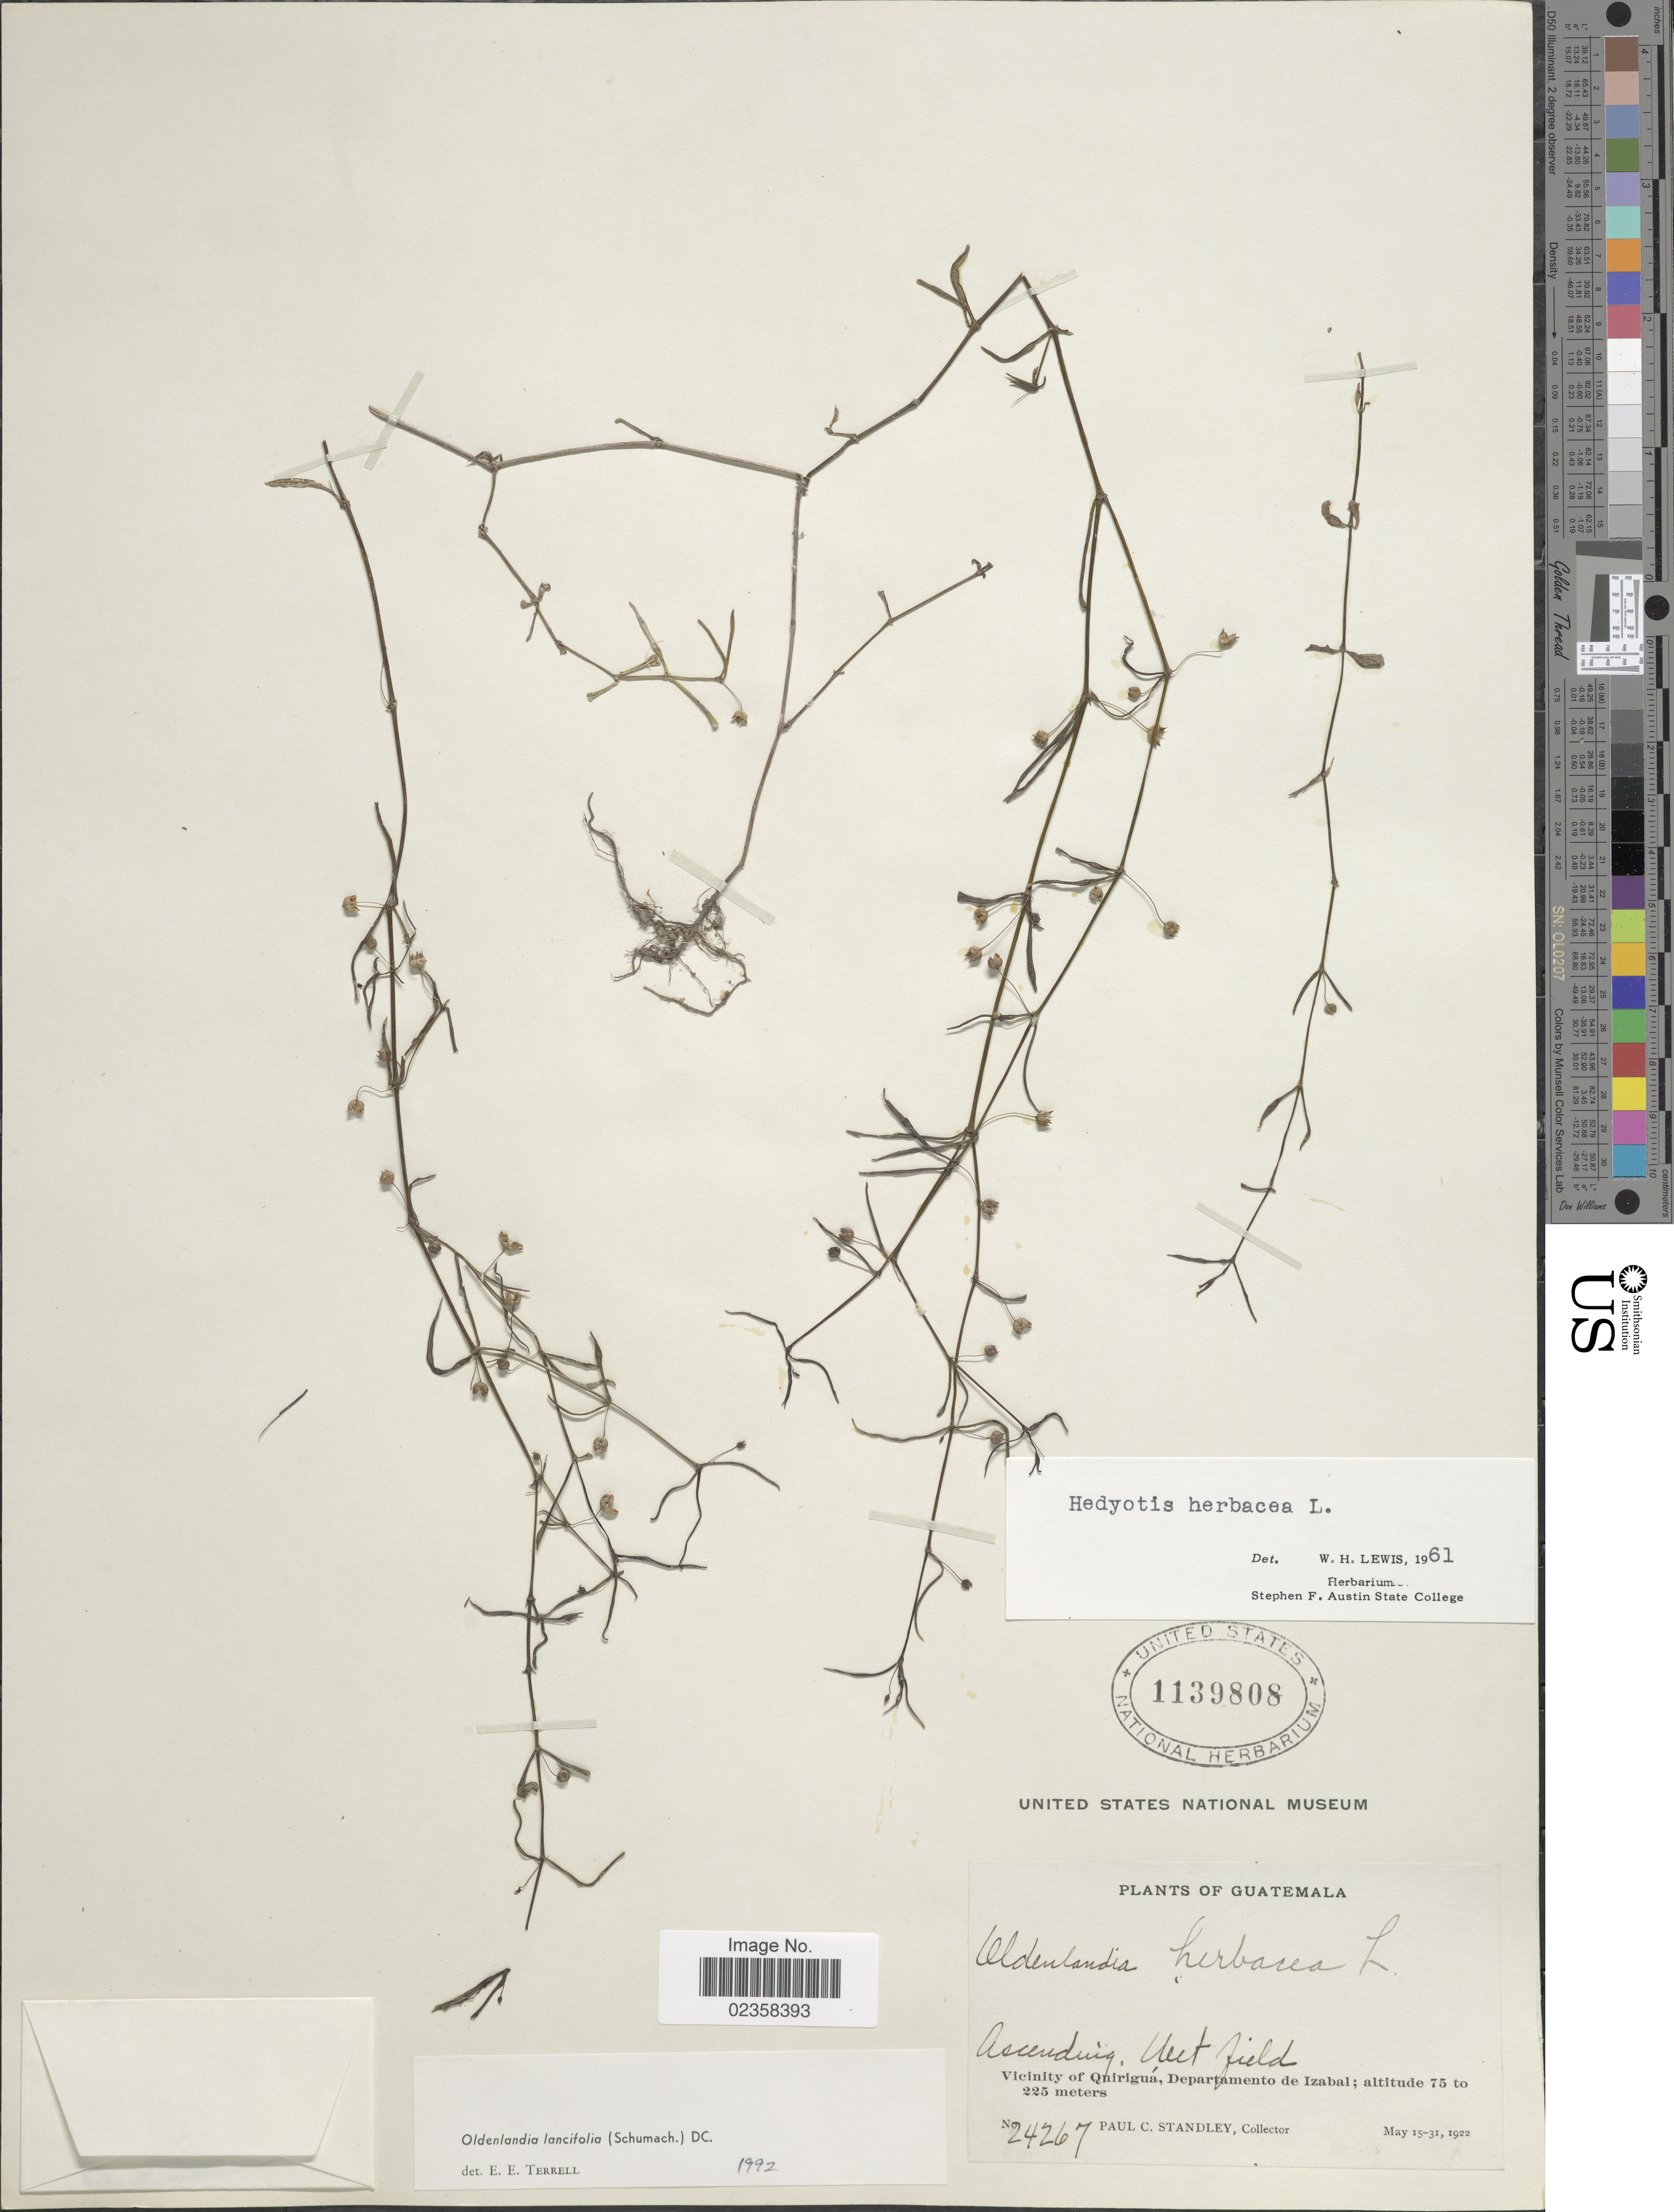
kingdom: Plantae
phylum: Tracheophyta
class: Magnoliopsida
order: Gentianales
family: Rubiaceae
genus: Oldenlandia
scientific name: Oldenlandia lancifolia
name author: (Schumach.) DC.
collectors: P. C. Standley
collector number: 24267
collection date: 1922-05-15/1922-05-31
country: Guatemala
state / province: Izabal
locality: Vicinity of Quirigua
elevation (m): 75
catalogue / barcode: US 1139808